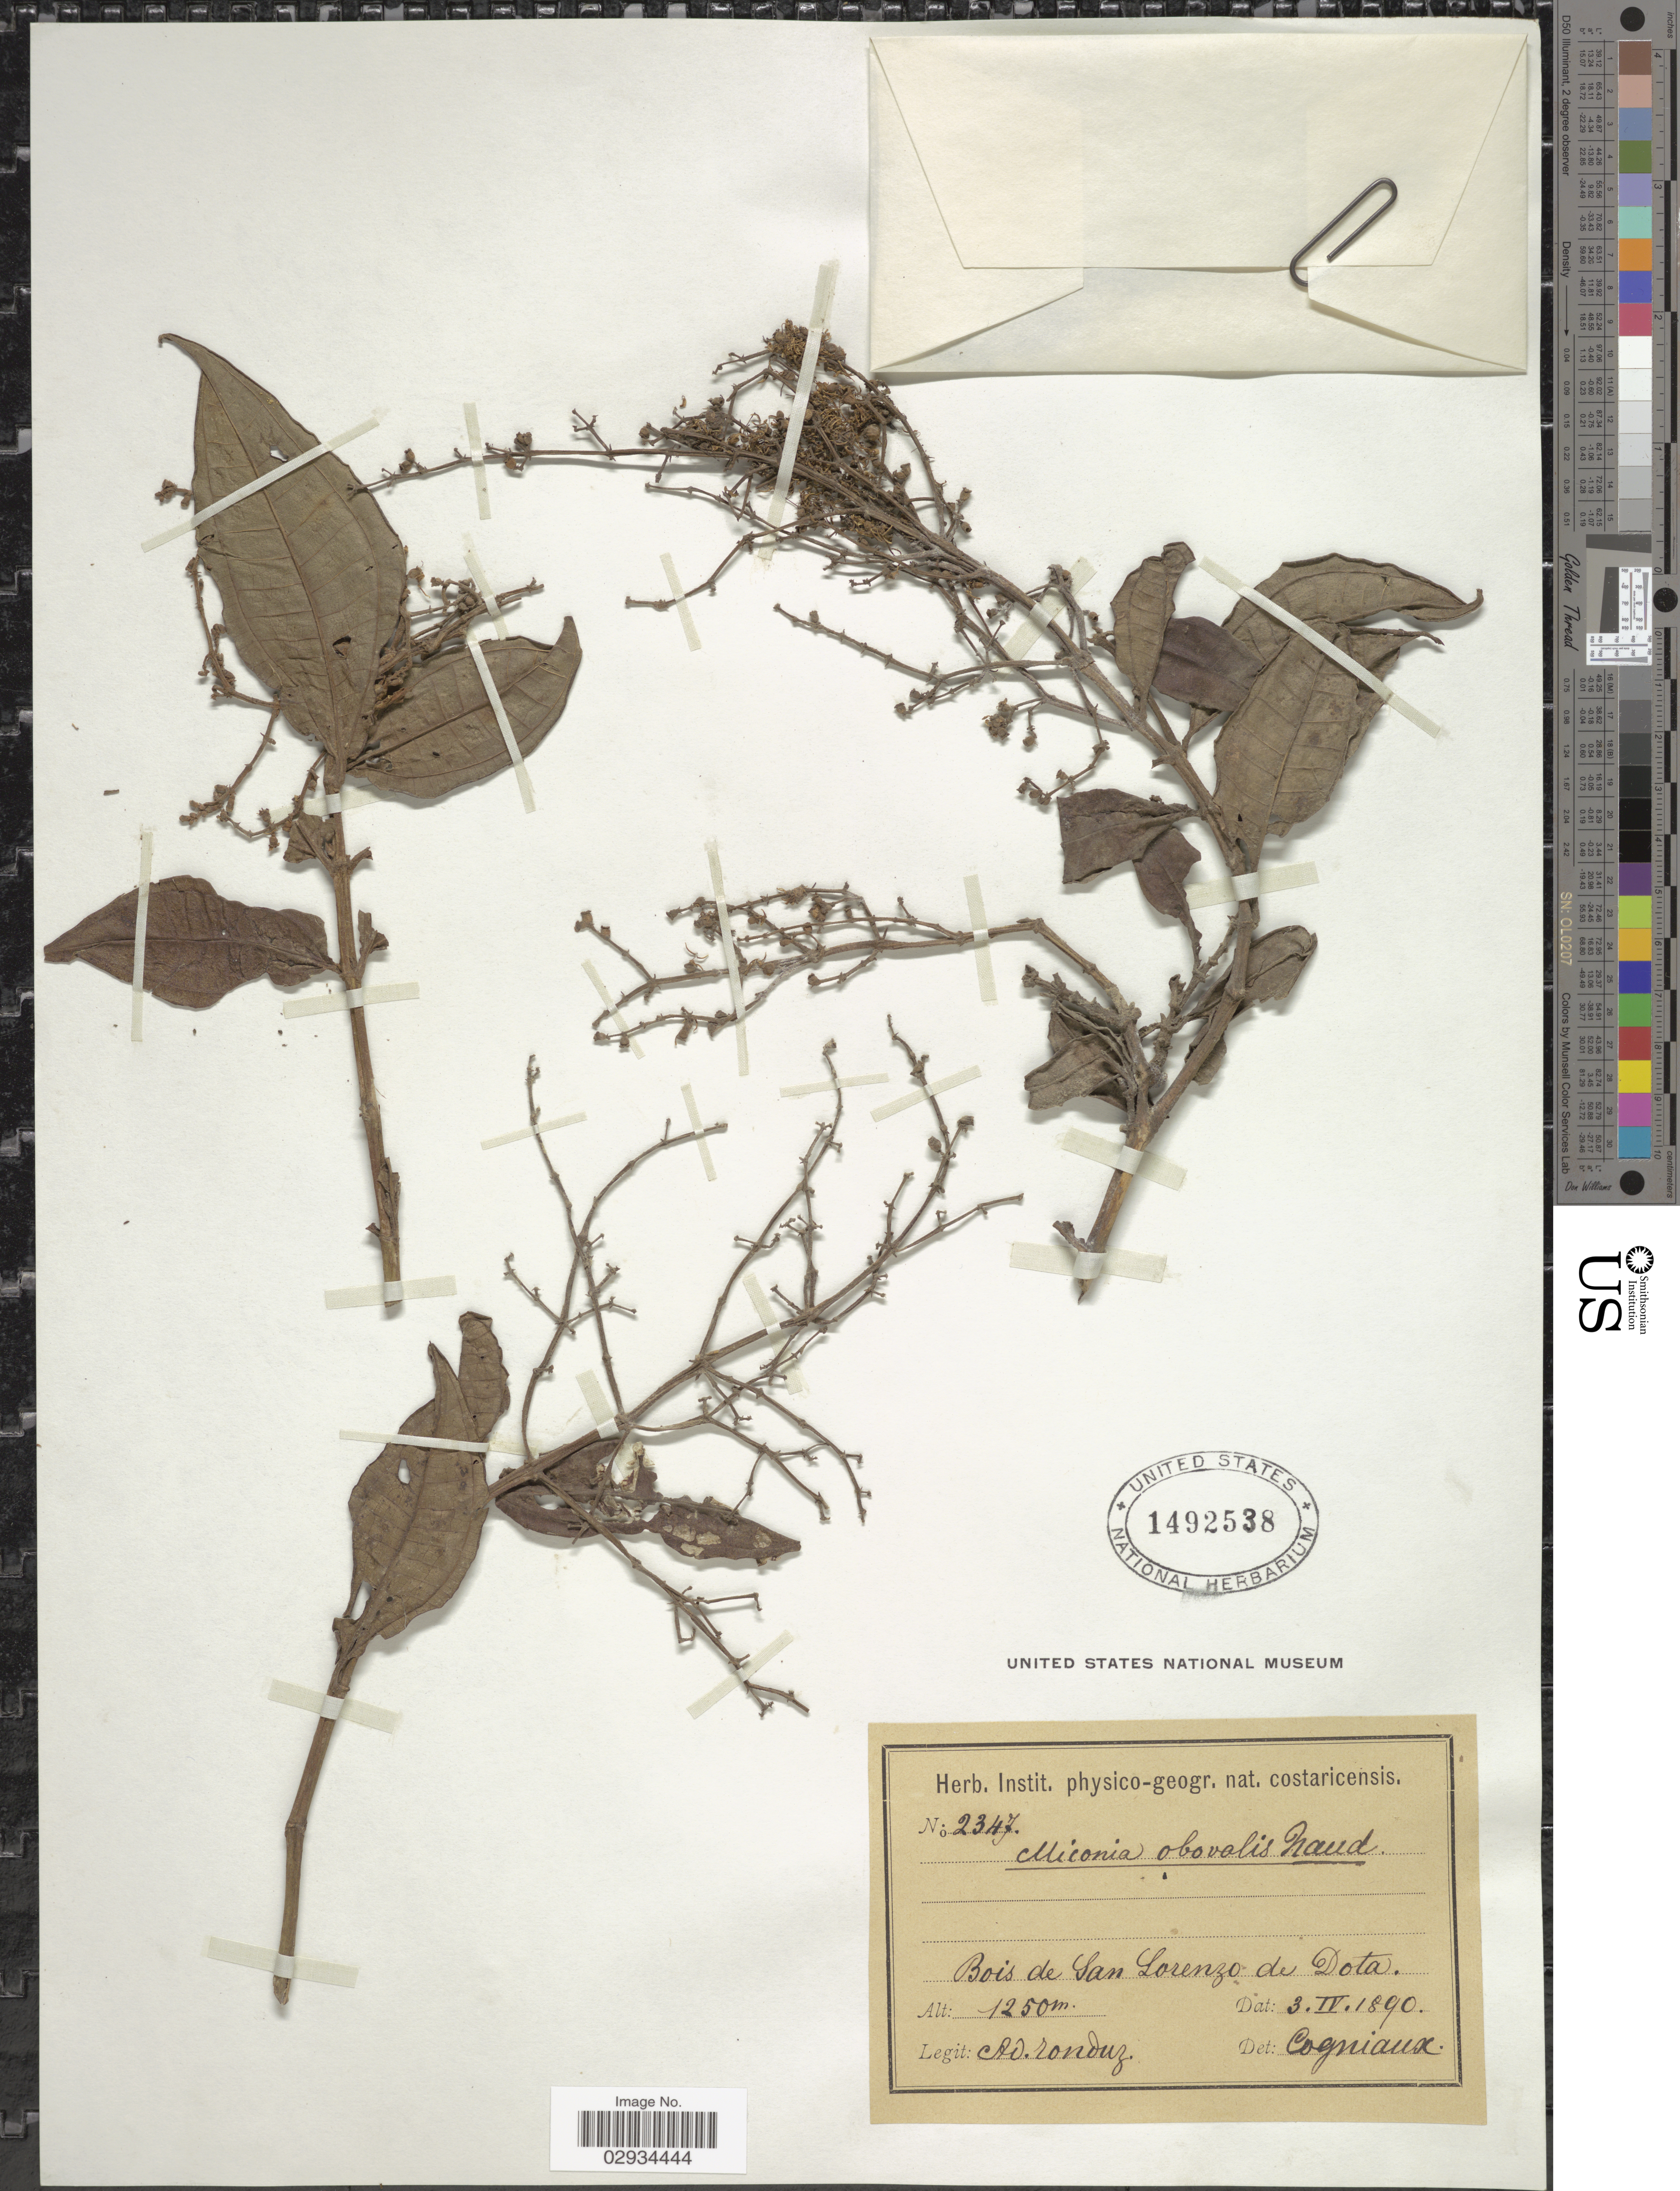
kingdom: Plantae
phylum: Tracheophyta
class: Magnoliopsida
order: Myrtales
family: Melastomataceae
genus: Miconia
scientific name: Miconia stephananthera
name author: Ule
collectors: A. Tonduz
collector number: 2347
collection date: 1890-04-03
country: Costa Rica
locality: Bois de San Lorenzo de Dota.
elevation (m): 1250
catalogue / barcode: US 1492538